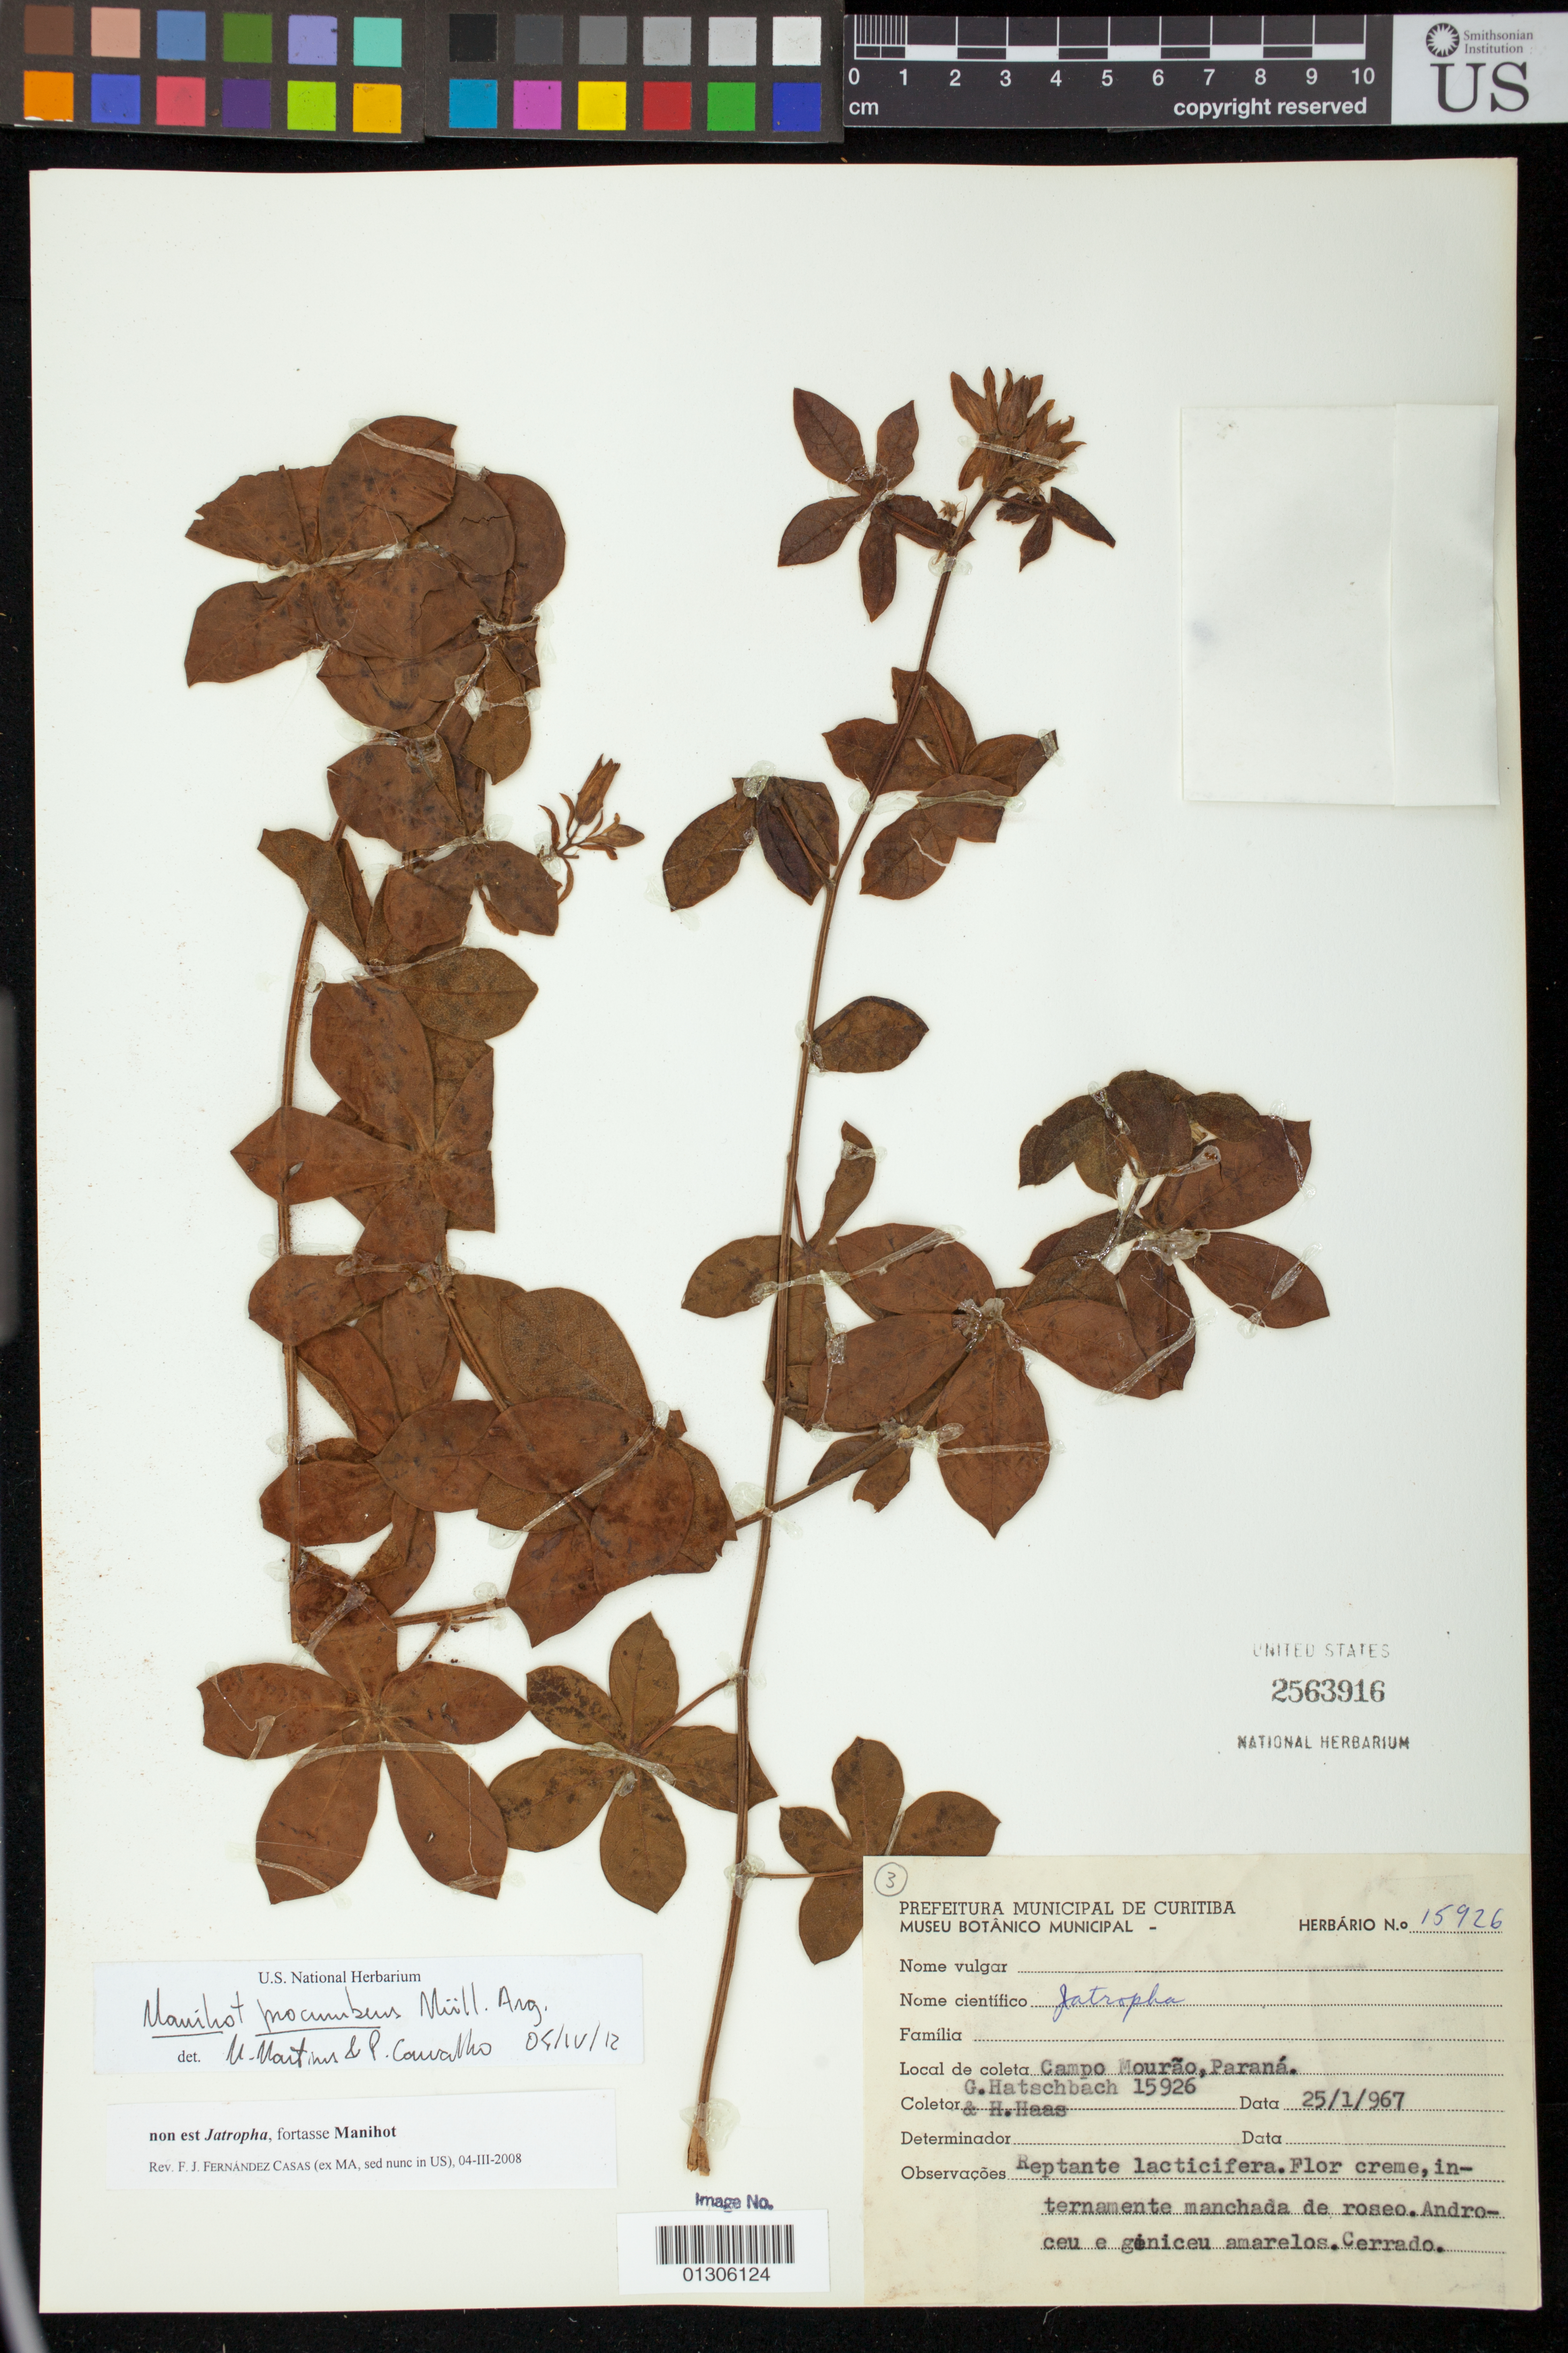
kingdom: Plantae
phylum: Tracheophyta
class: Magnoliopsida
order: Malpighiales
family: Euphorbiaceae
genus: Manihot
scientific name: Manihot procumbens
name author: Müll. Arg.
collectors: G. Hatschbach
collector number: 15926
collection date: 1967-01-25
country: Brazil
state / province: Paraná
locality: Campo Mourao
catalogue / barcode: US 2563916